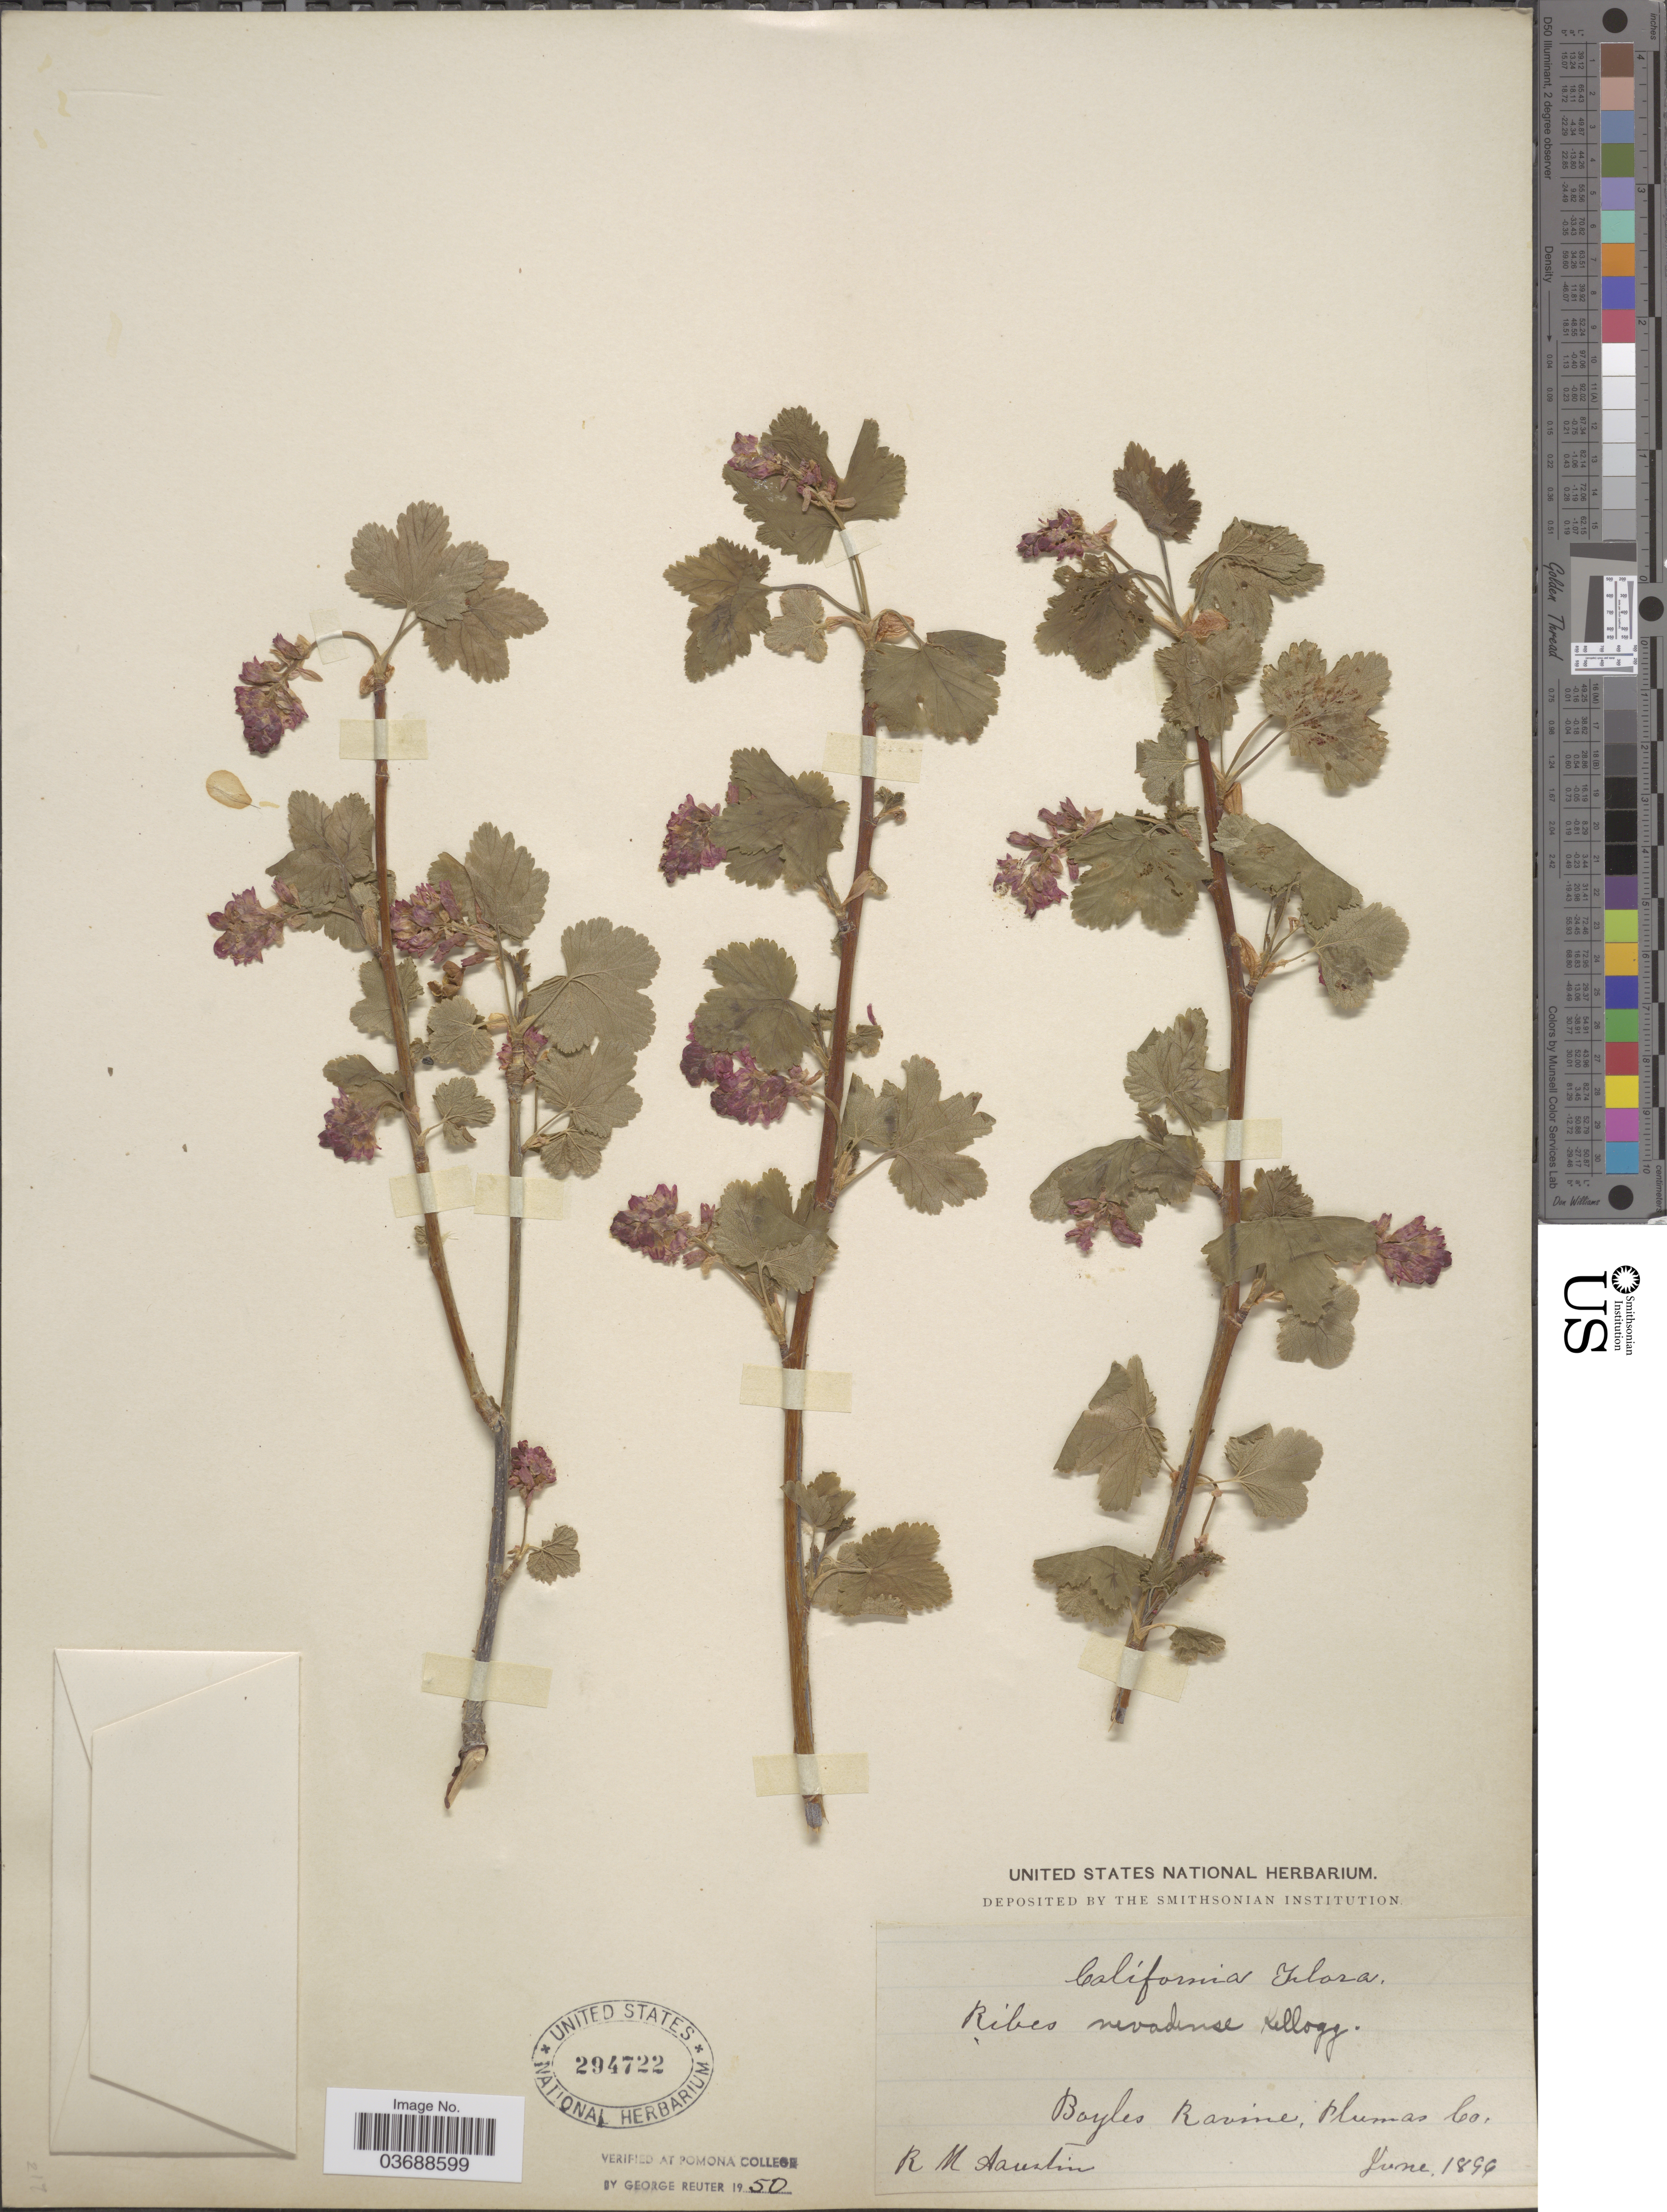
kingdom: Plantae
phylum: Tracheophyta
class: Magnoliopsida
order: Saxifragales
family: Grossulariaceae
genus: Ribes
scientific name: Ribes nevadense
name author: Kellogg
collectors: R. Austin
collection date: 1899-06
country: United States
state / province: California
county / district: Plumas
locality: Boyles Ravine, Plumas Co.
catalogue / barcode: US 294722